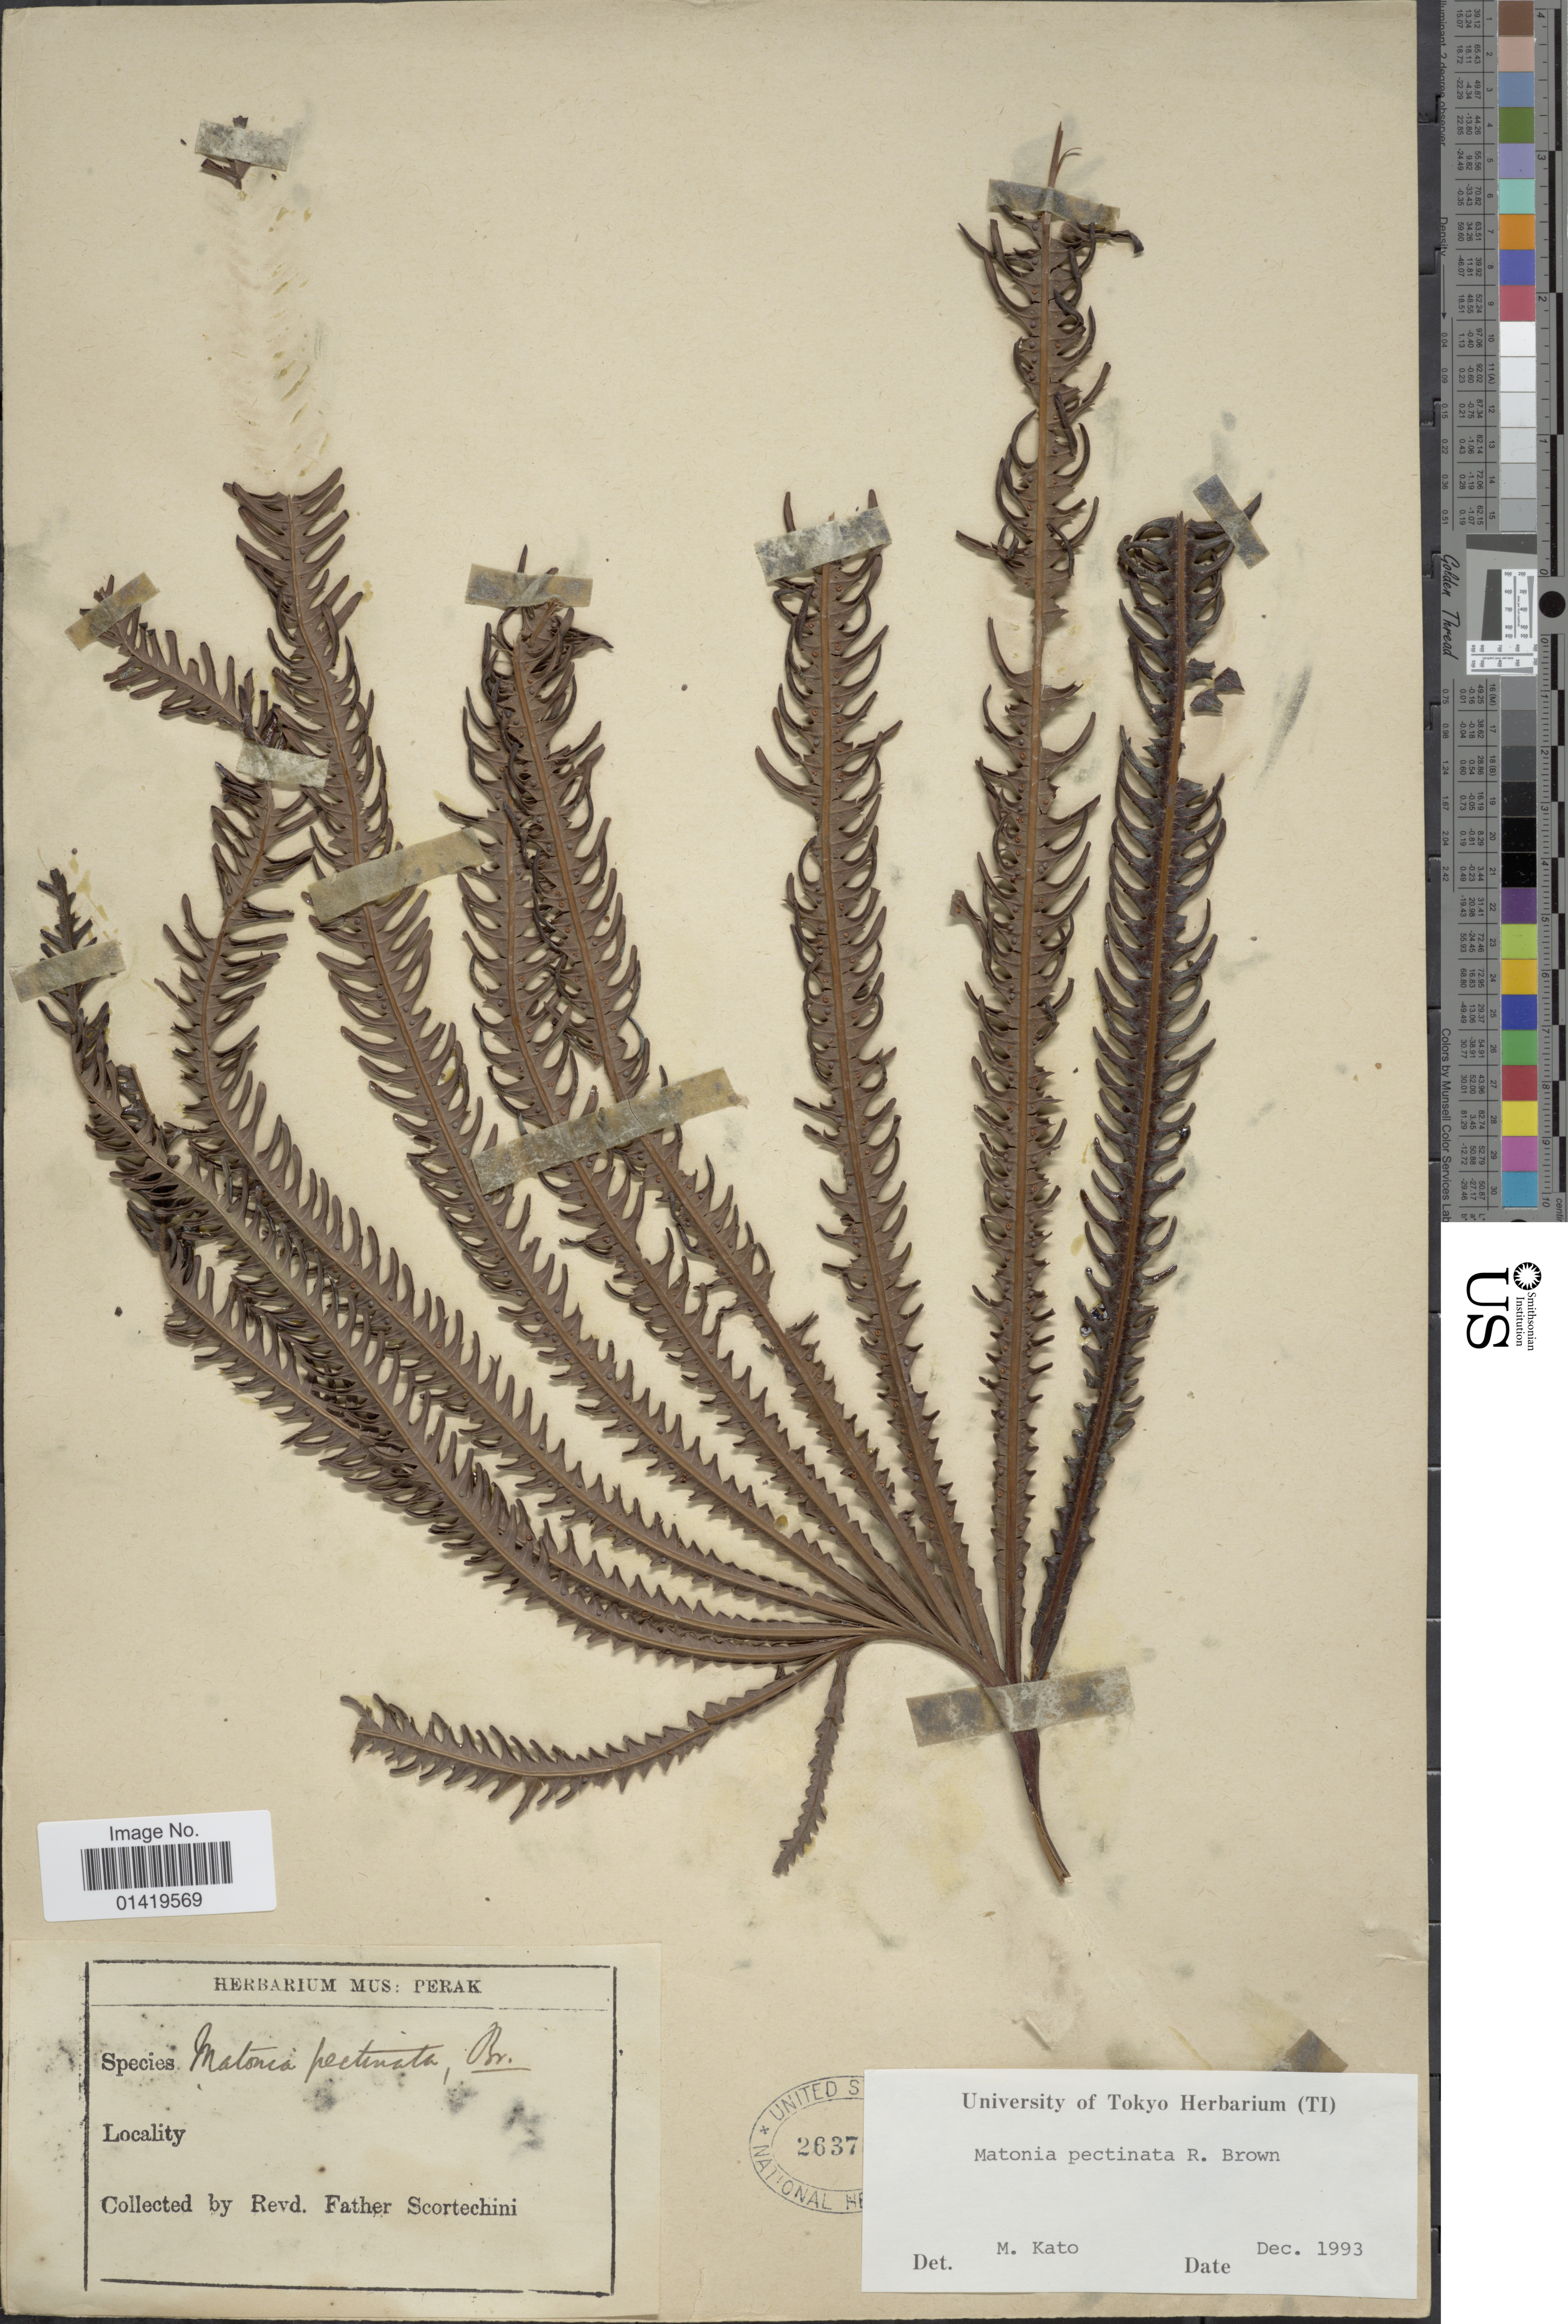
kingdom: Plantae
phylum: Tracheophyta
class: Polypodiopsida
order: Gleicheniales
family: Matoniaceae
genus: Matonia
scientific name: Matonia pectinata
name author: R. Br.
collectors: Fr. Scortechini